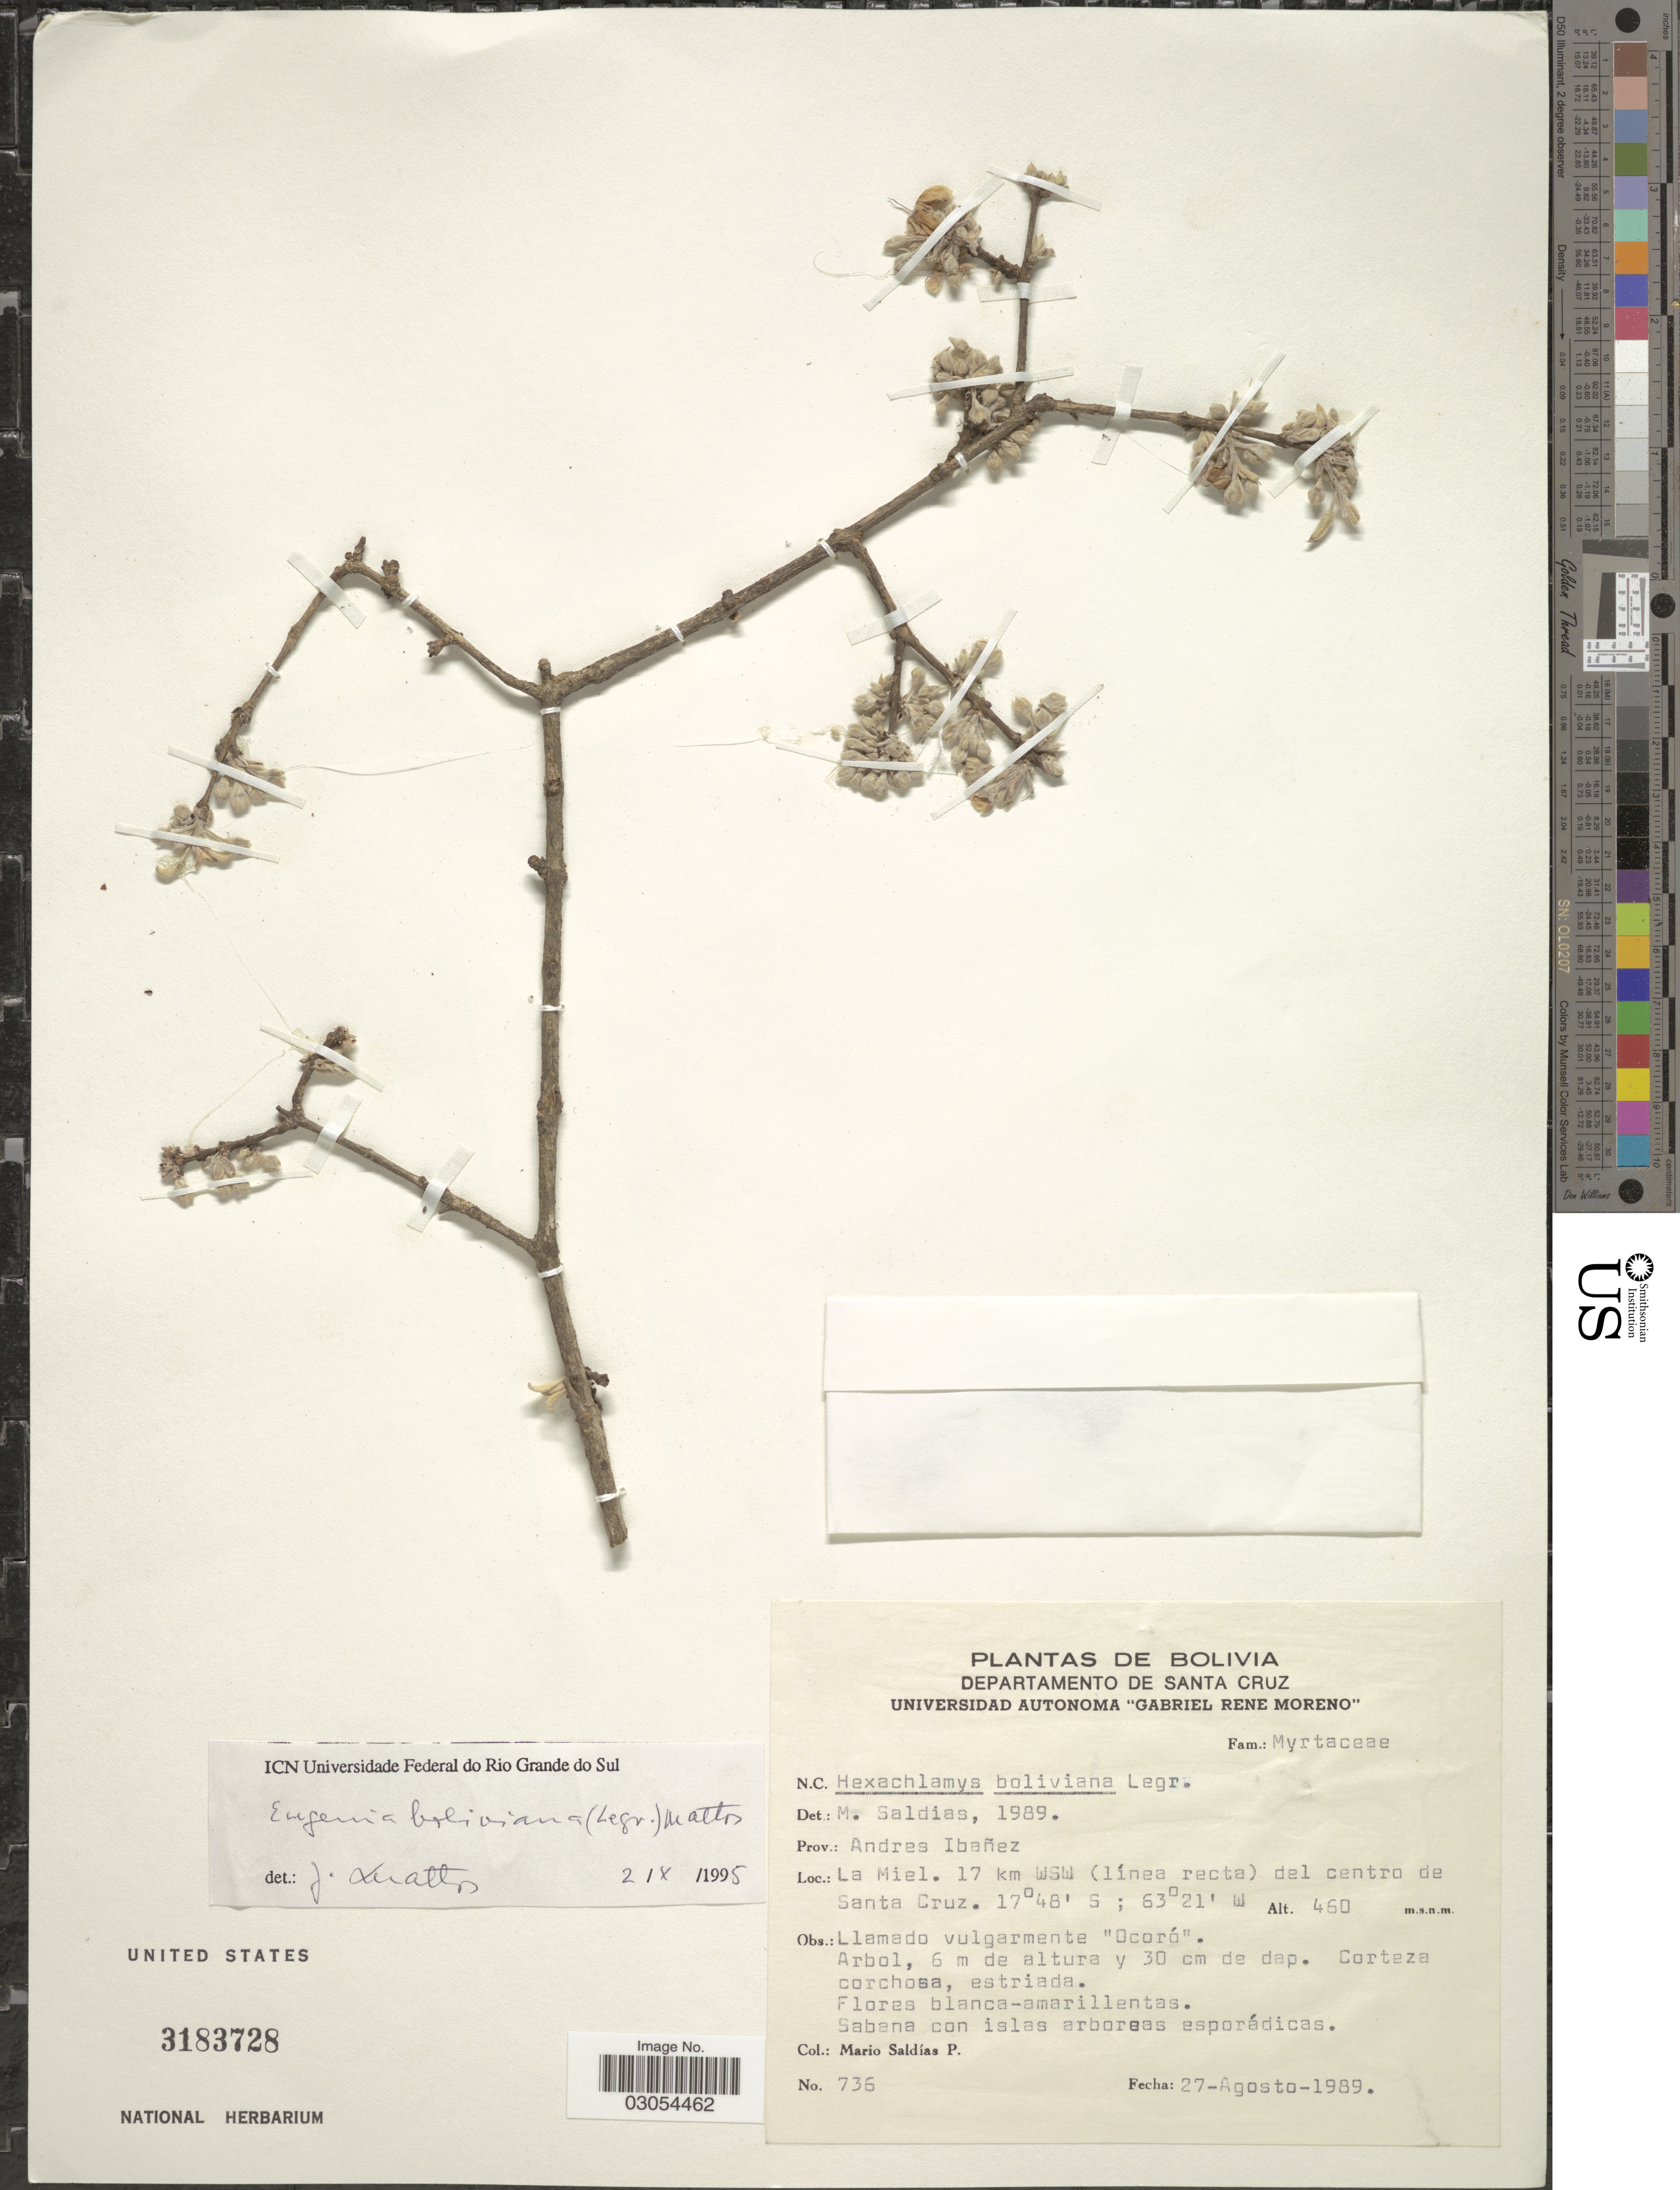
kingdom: Plantae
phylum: Tracheophyta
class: Magnoliopsida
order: Myrtales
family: Myrtaceae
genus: Eugenia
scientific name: Eugenia boliviana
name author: (D. Legrand) Mattos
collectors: M. Saldias Paz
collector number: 736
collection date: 1989-08-27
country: Bolivia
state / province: Santa Cruz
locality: Departamento de Santa Cruz. Andres Ibañez. La Miel. 17 km WSW (línea recta) del centro de Santa Cruz.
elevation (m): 460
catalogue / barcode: US 3183728